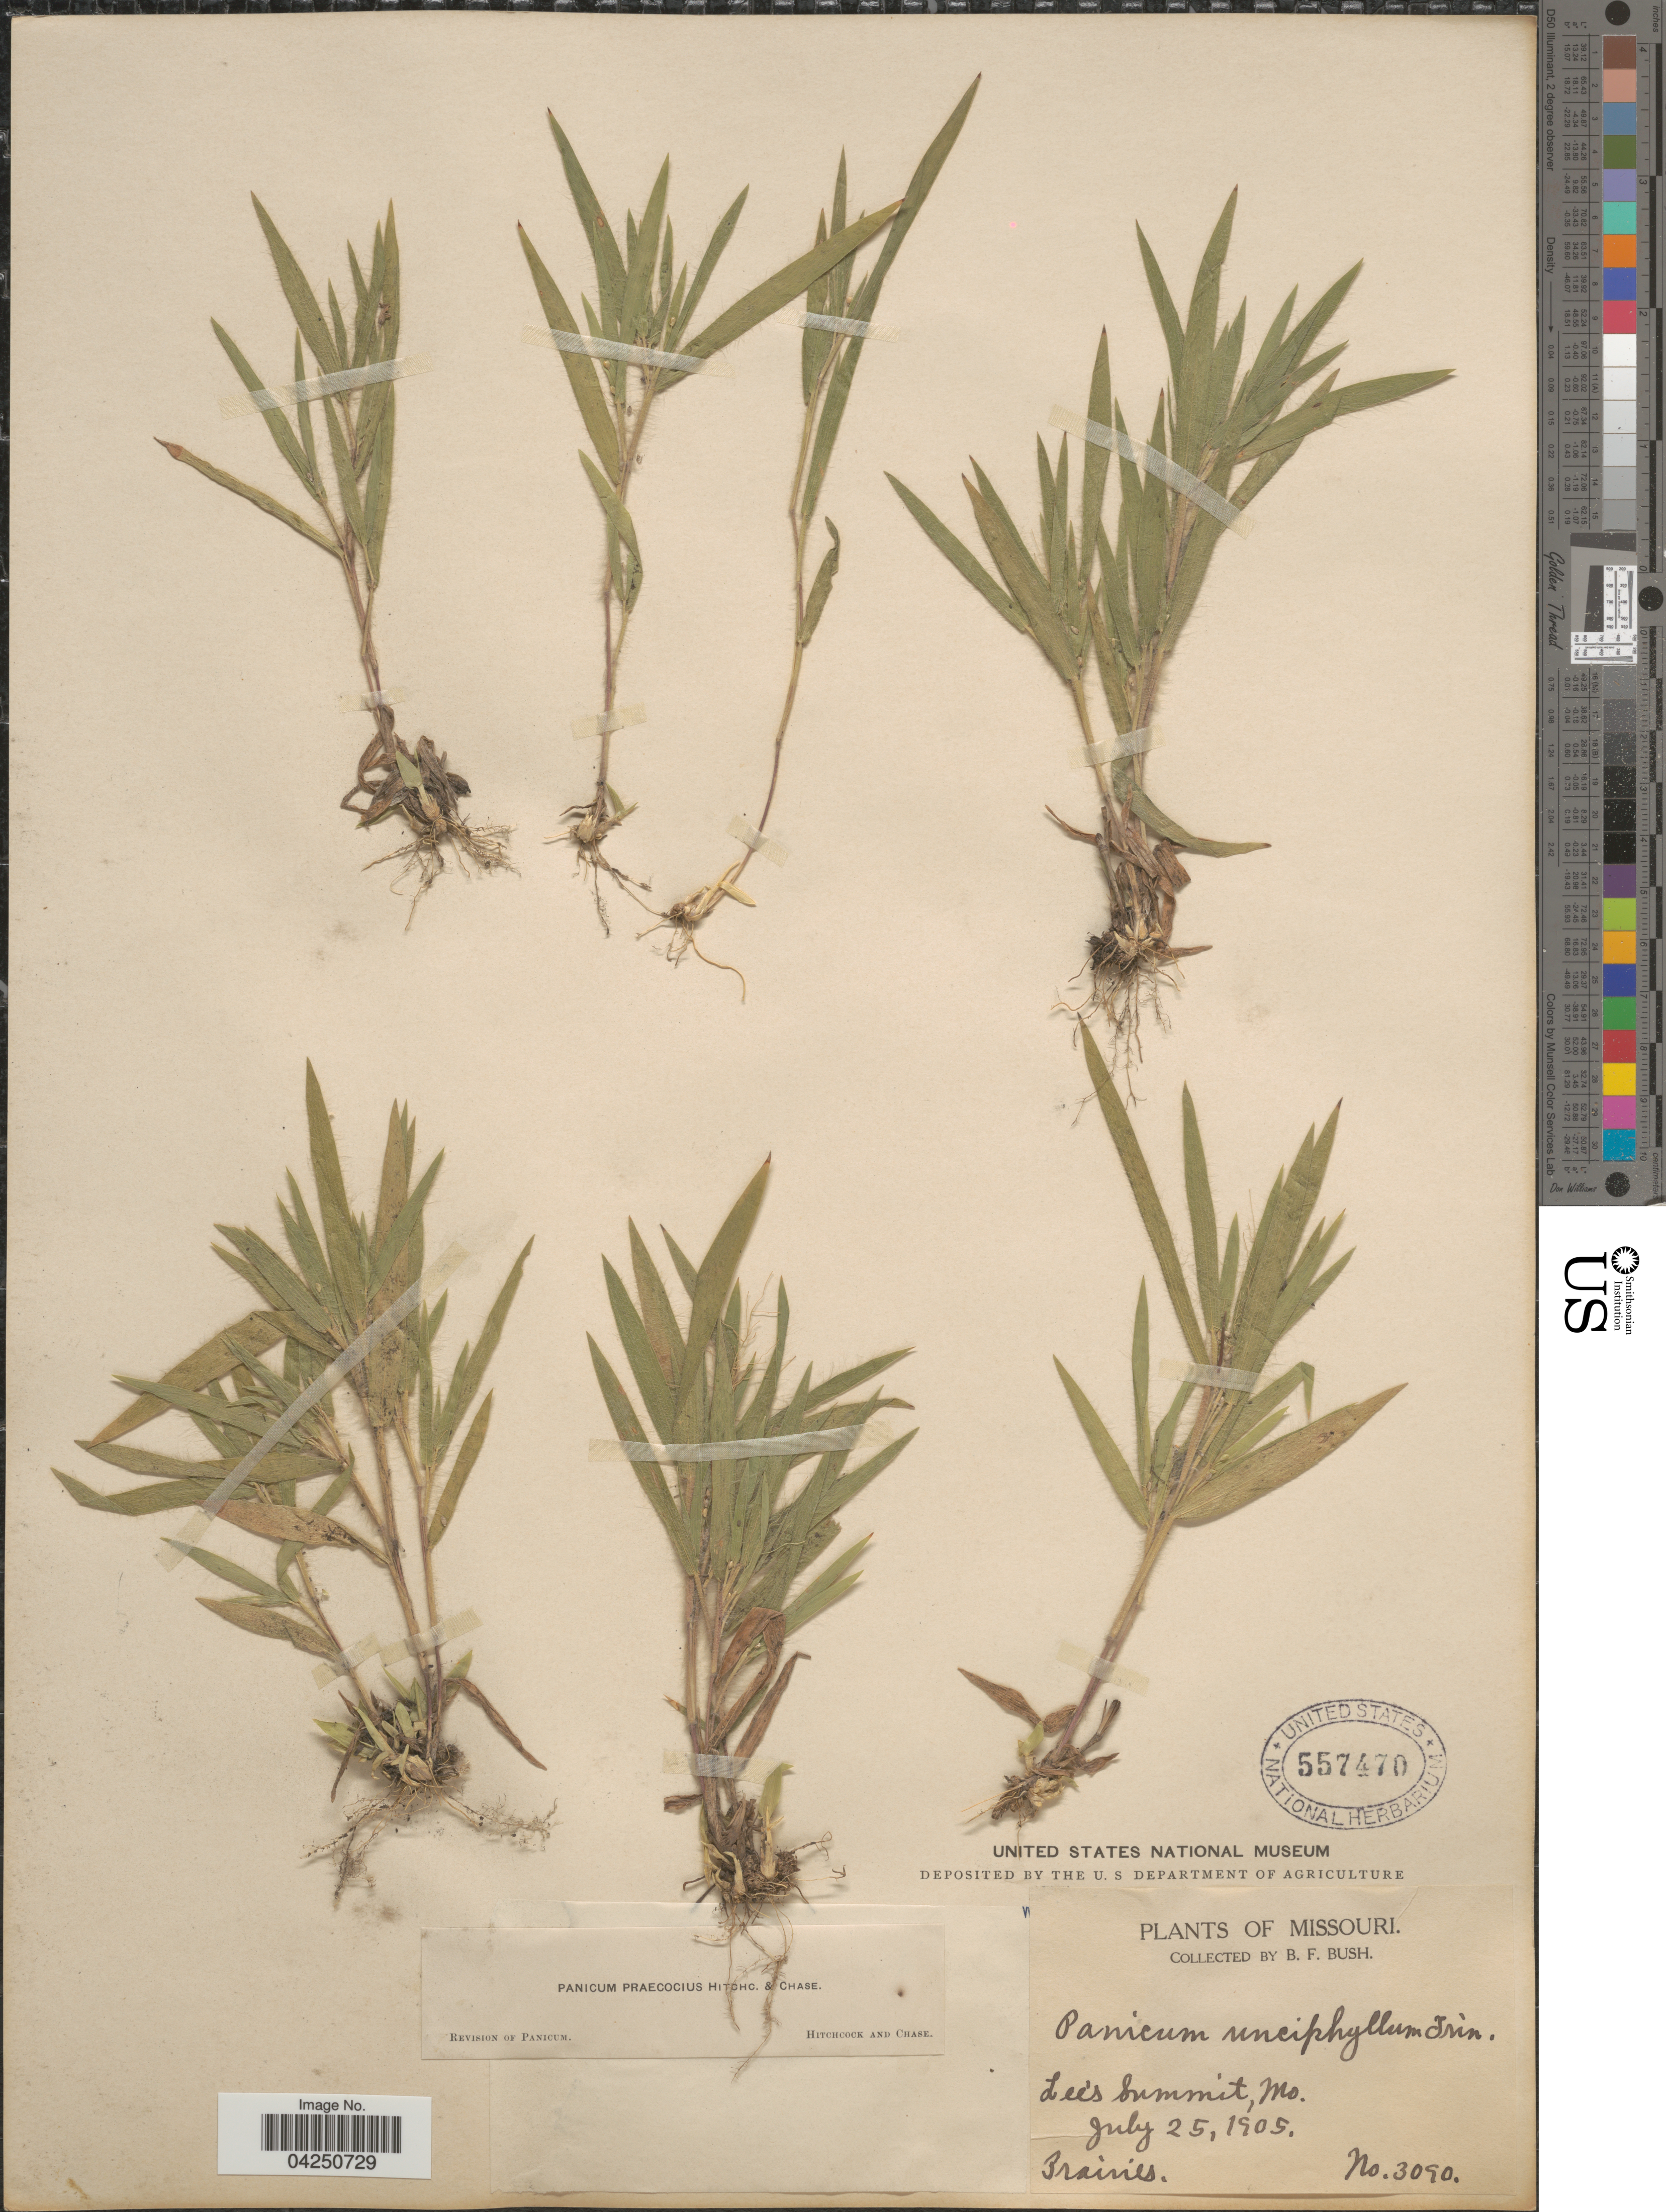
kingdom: Plantae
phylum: Tracheophyta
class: Liliopsida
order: Poales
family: Poaceae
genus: Dichanthelium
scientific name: Dichanthelium acuminatum var. acuminatum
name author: (Sw.) Gould & C.A. Clark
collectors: B. F. Bush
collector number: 3090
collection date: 1905-07-25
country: United States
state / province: Missouri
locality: Lee's Summit. Prairies.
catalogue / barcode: US 557470